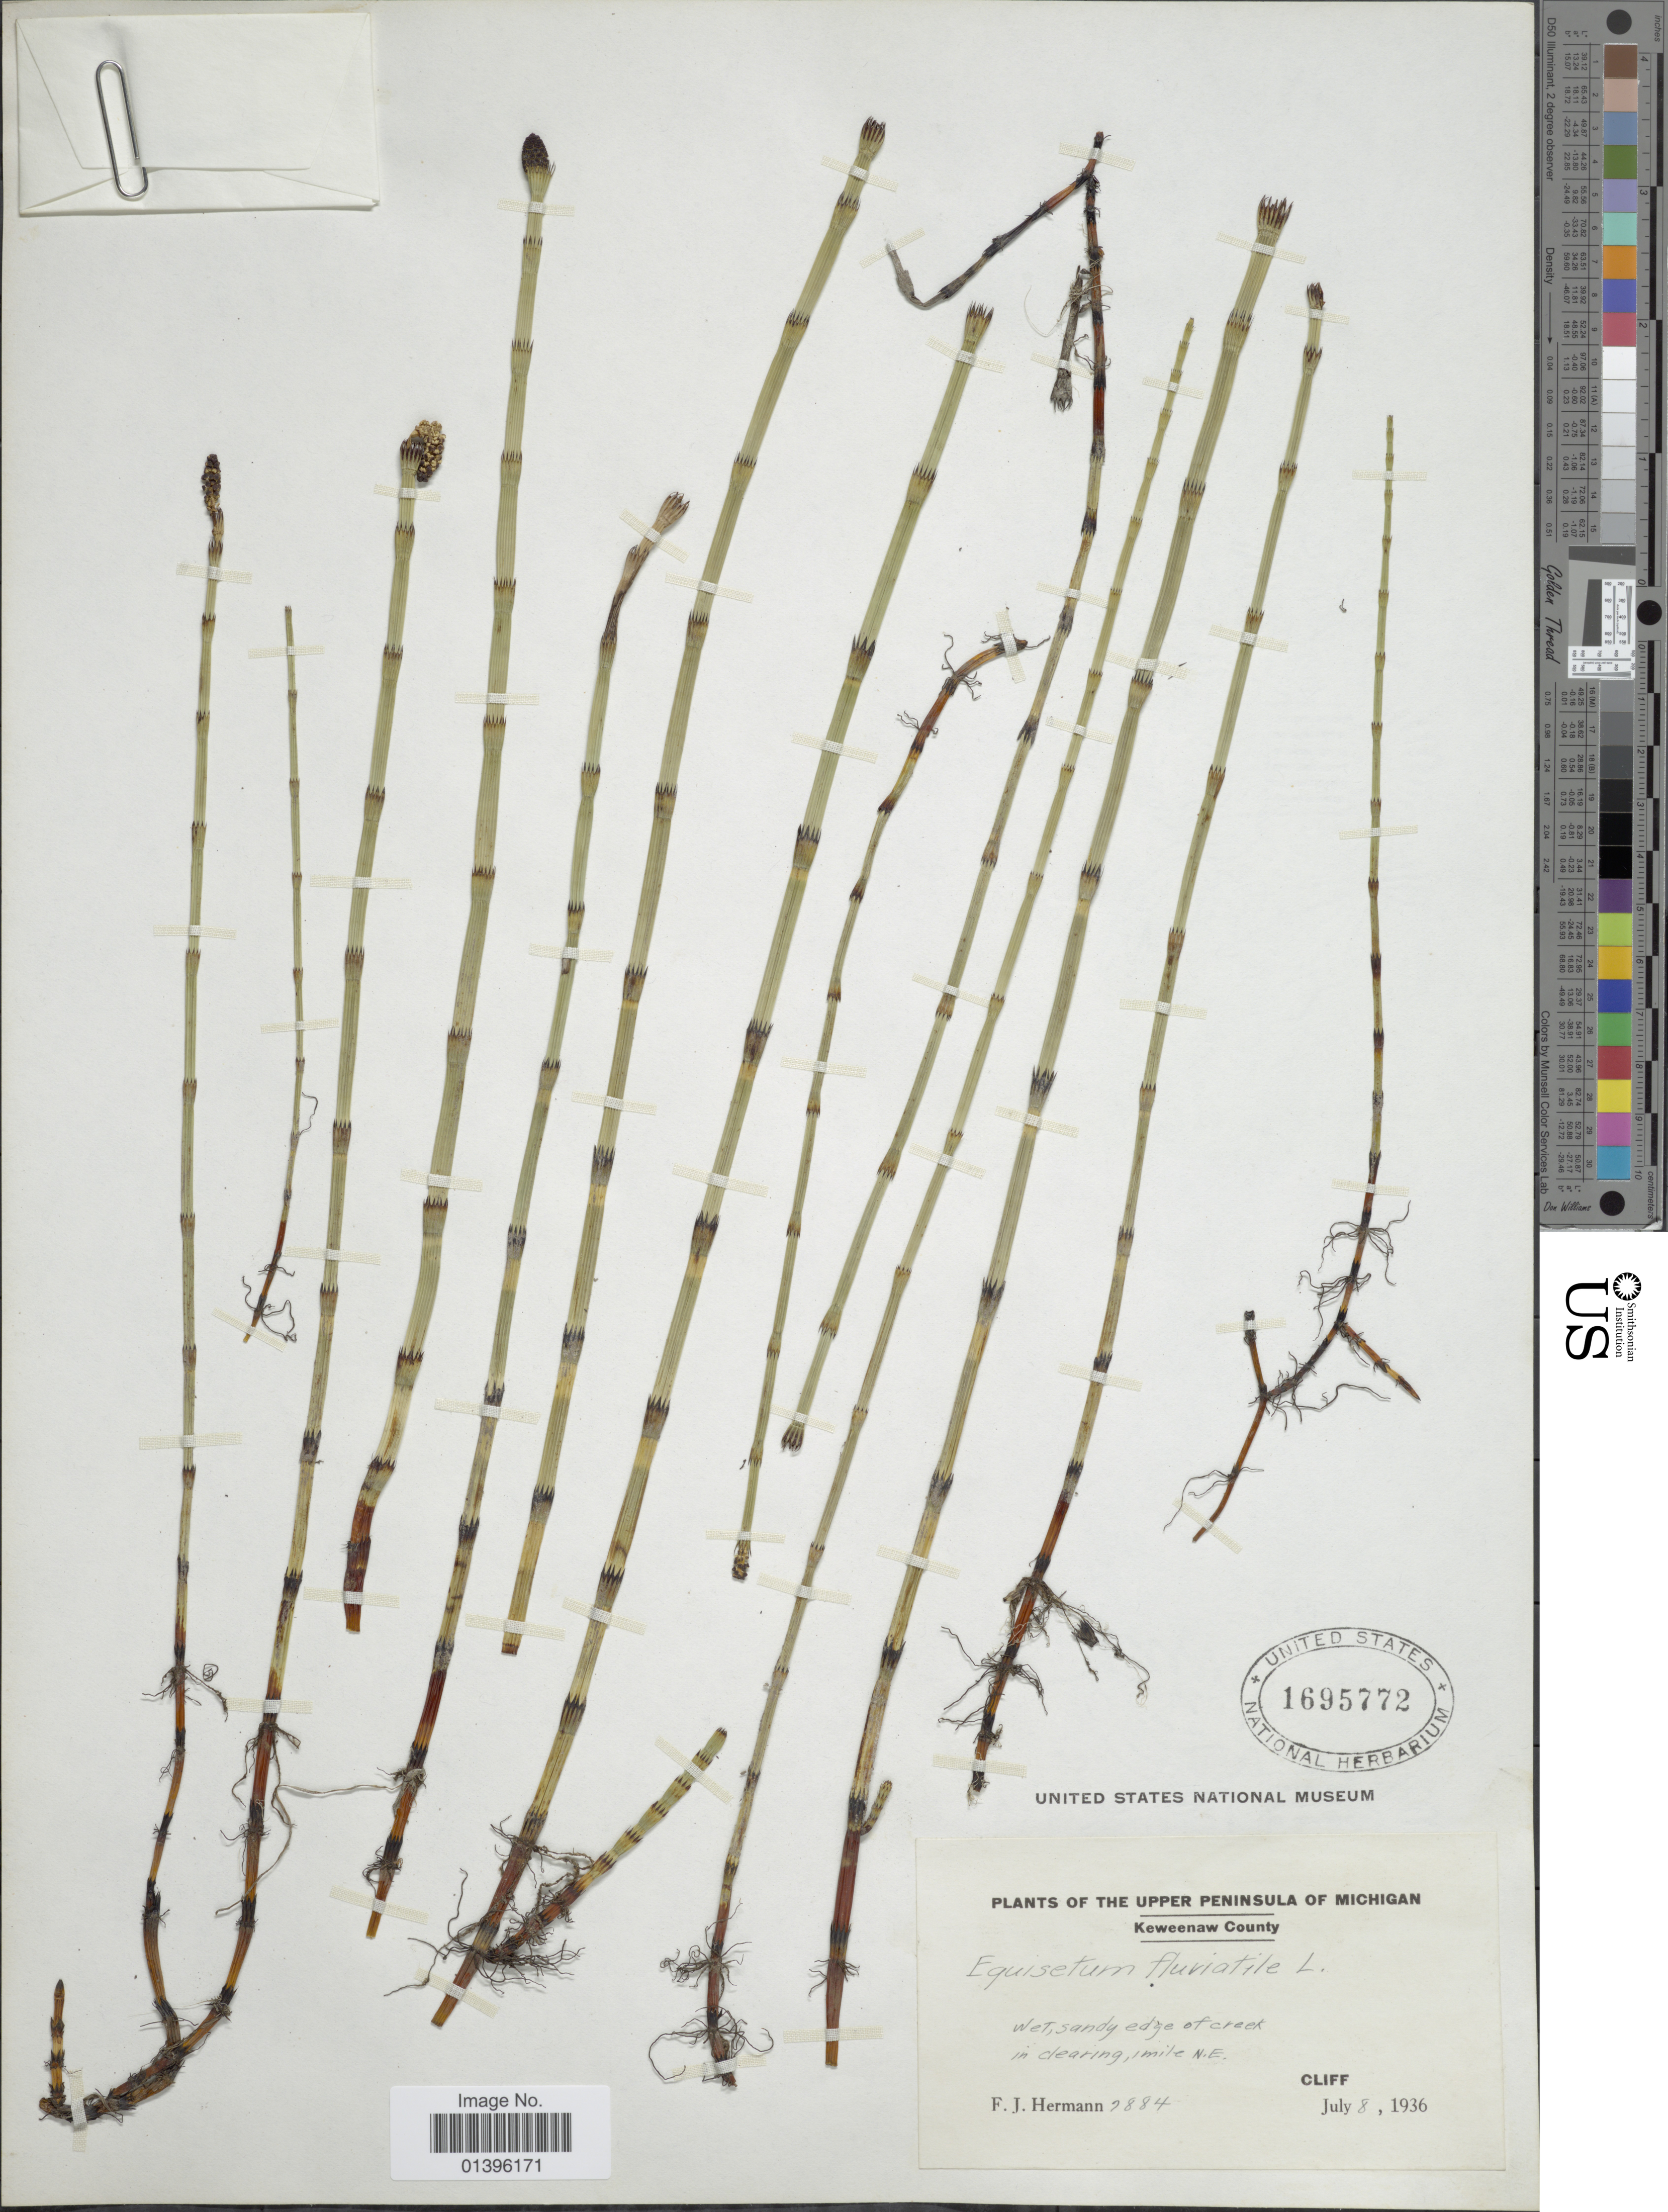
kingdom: Plantae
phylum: Tracheophyta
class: Polypodiopsida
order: Equisetales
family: Equisetaceae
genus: Equisetum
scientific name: Equisetum fluviatile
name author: L.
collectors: F. J. Hermann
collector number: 2884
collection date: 1936-07-08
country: United States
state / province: Michigan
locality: Plants of the Upper Peninsula of Michigan. Keweenaw County. Wet, sandy edge of creek in clearing, 1 mile N.E. Cliff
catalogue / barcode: US 1695772